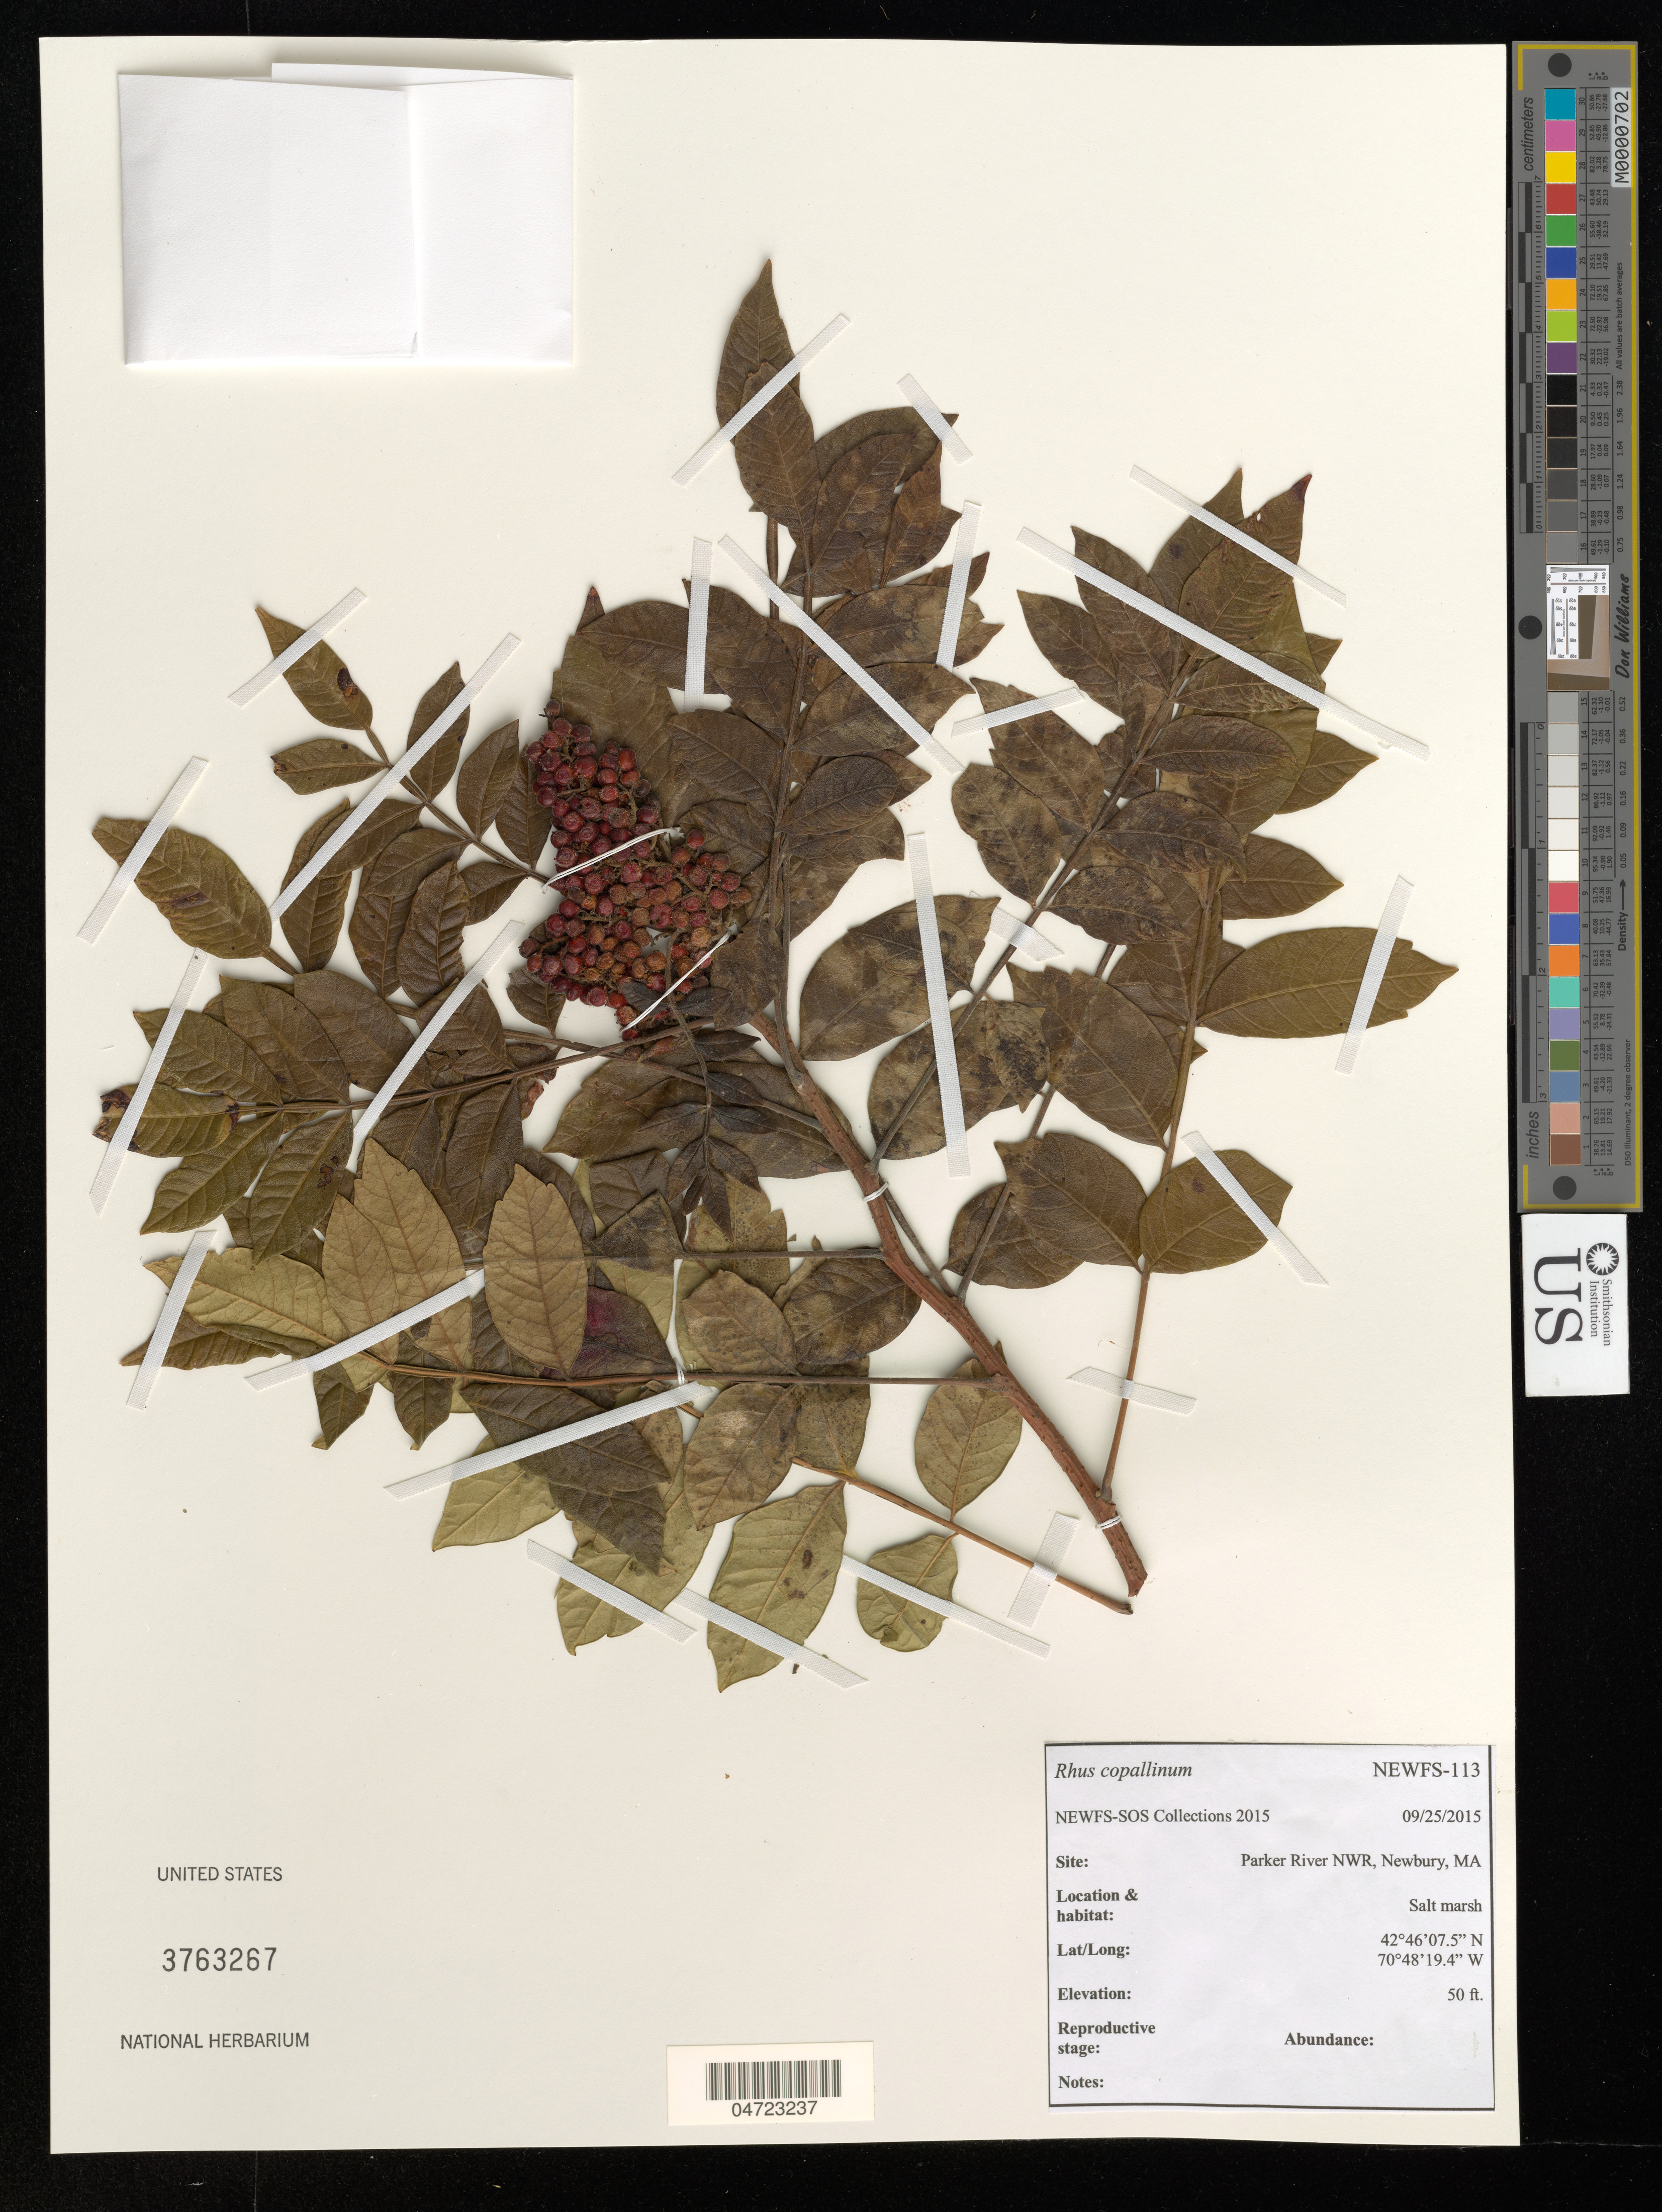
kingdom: Plantae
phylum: Tracheophyta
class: Magnoliopsida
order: Sapindales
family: Anacardiaceae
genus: Rhus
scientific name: Rhus copallinum var. latifolia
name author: Engl.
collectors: NEWFS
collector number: NEWFS-113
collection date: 2015-09-25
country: United States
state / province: Massachusetts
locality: Site: Parker River NWR, Newbury, MA. Salt marsh.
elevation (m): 15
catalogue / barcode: US 3763267